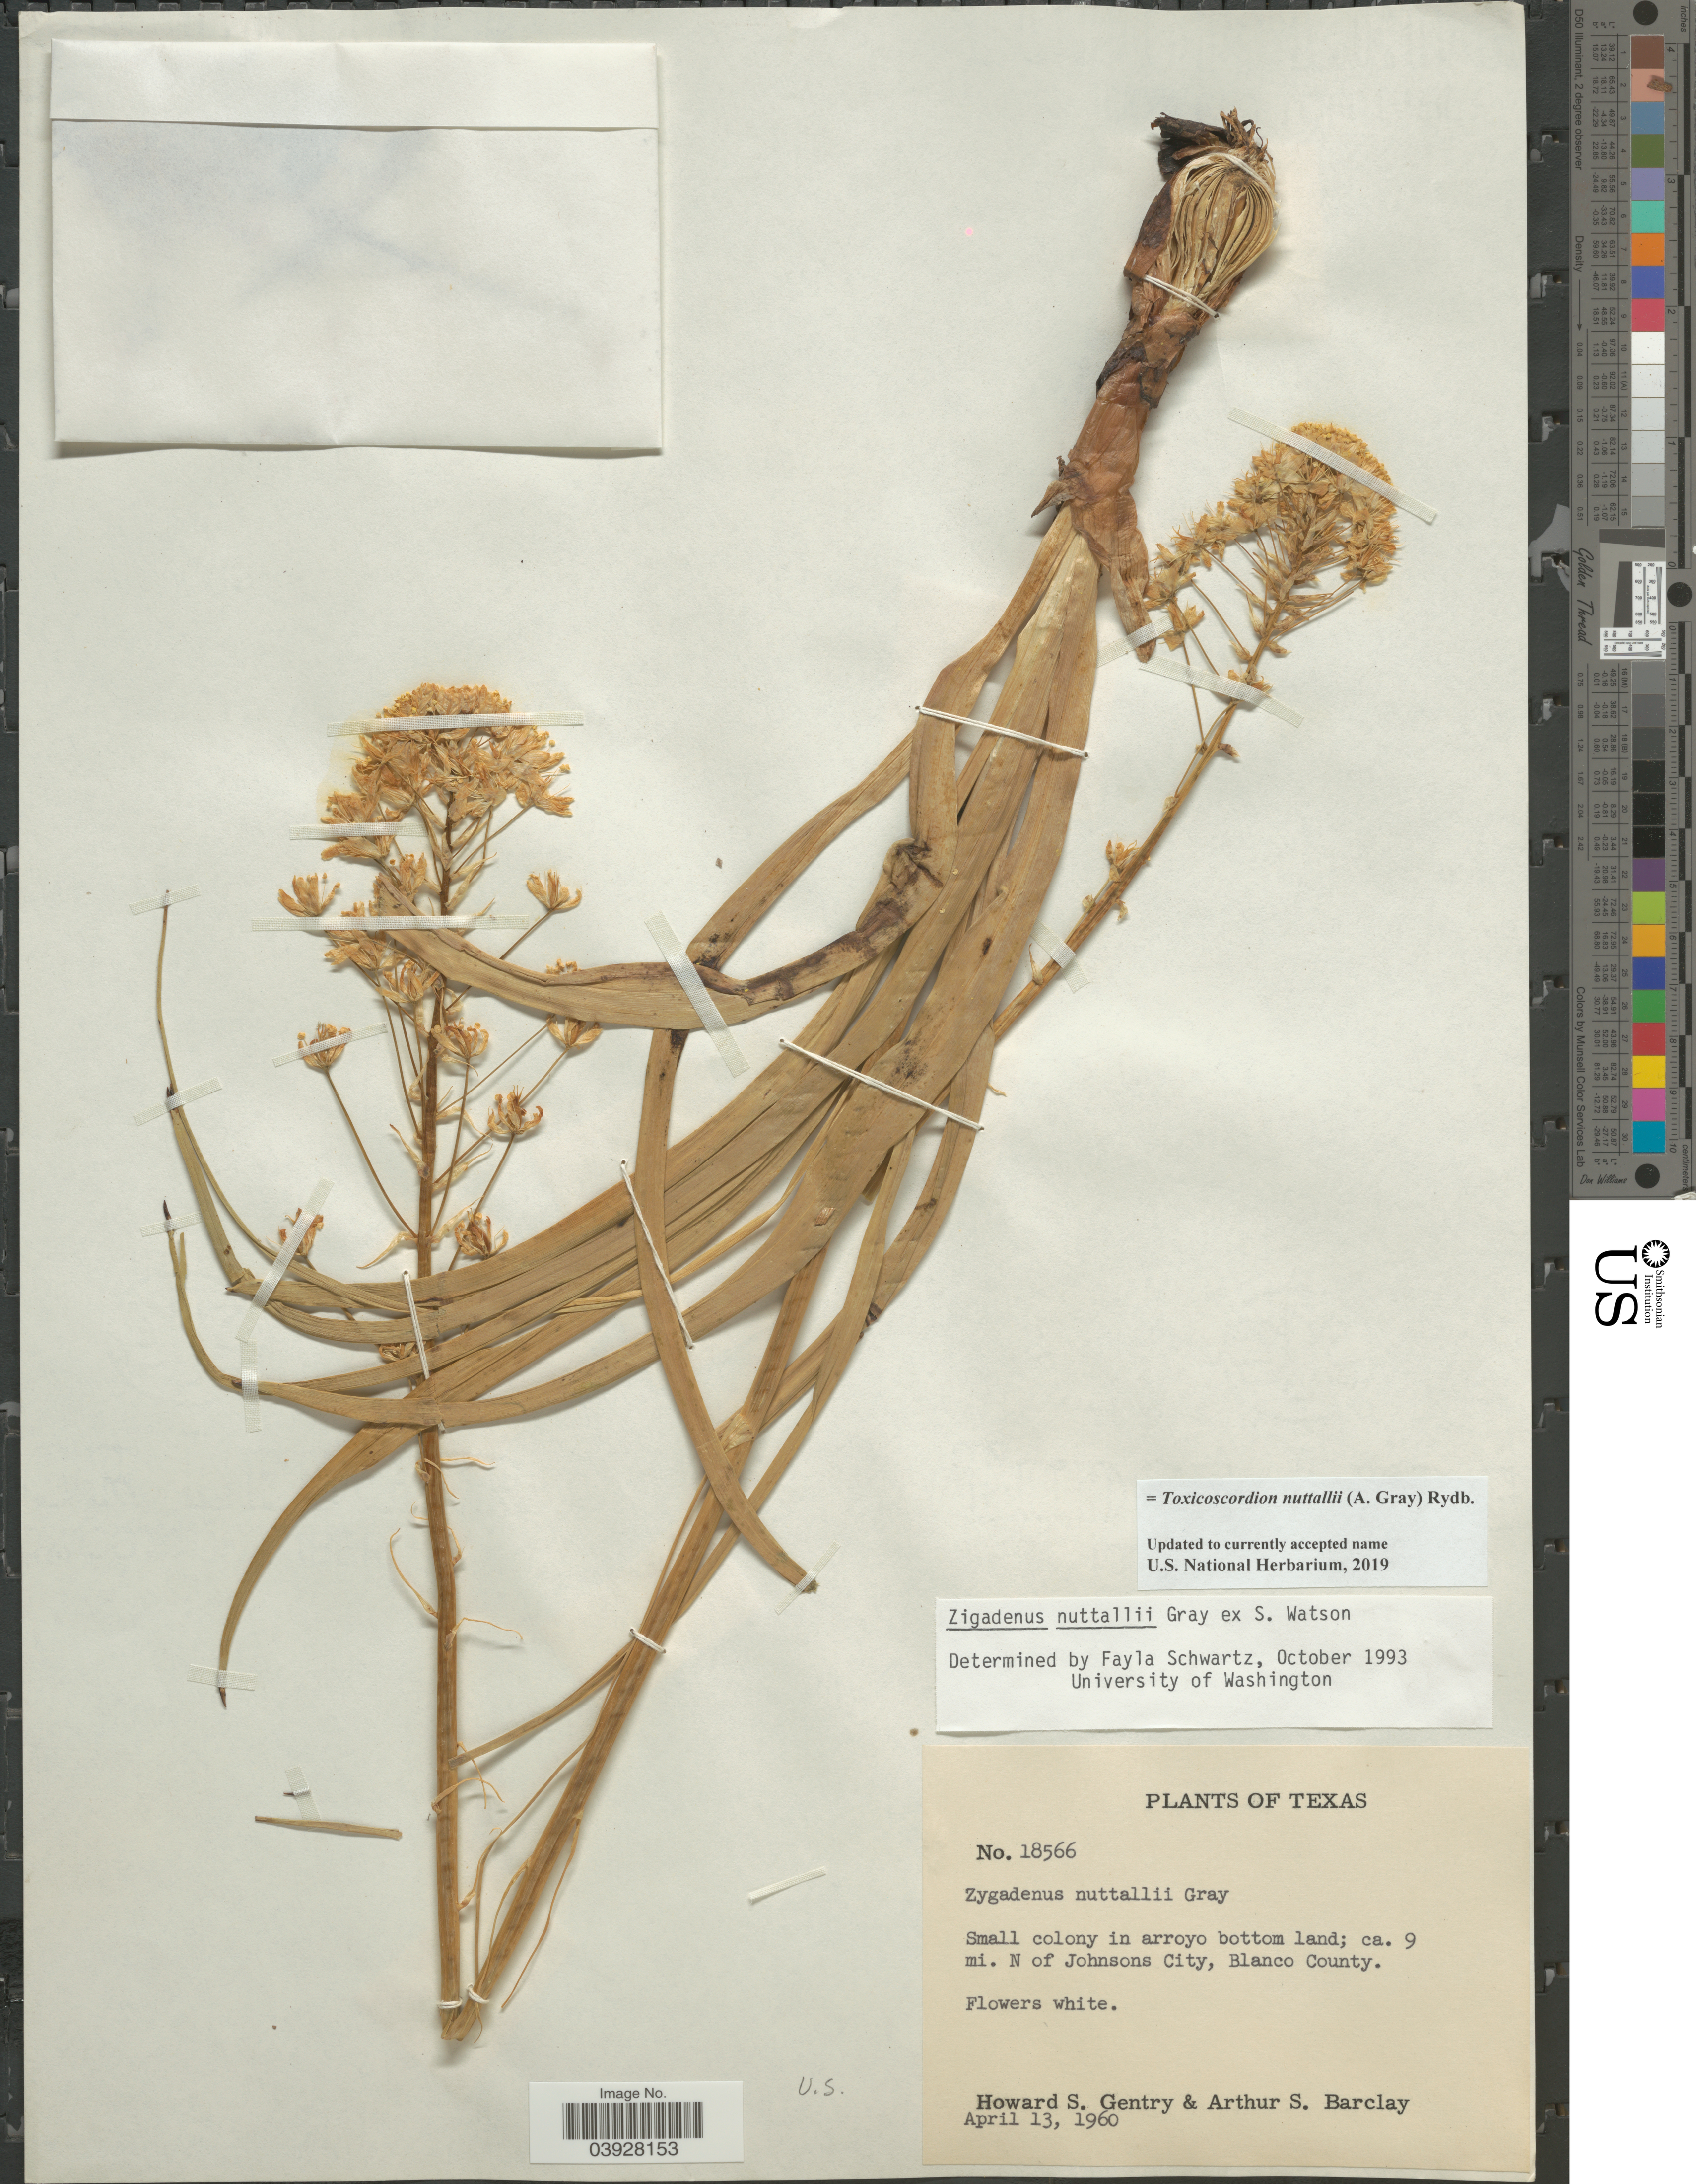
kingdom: Plantae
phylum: Tracheophyta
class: Liliopsida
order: Liliales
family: Melanthiaceae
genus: Toxicoscordion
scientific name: Toxicoscordion nuttallii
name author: (A. Gray) Rydb.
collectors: H. S. Gentry & A. S. Barclay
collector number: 18566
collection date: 1960-04-13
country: United States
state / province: Texas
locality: Ca. 9 mi. N of Johnsons City, Blanco County.